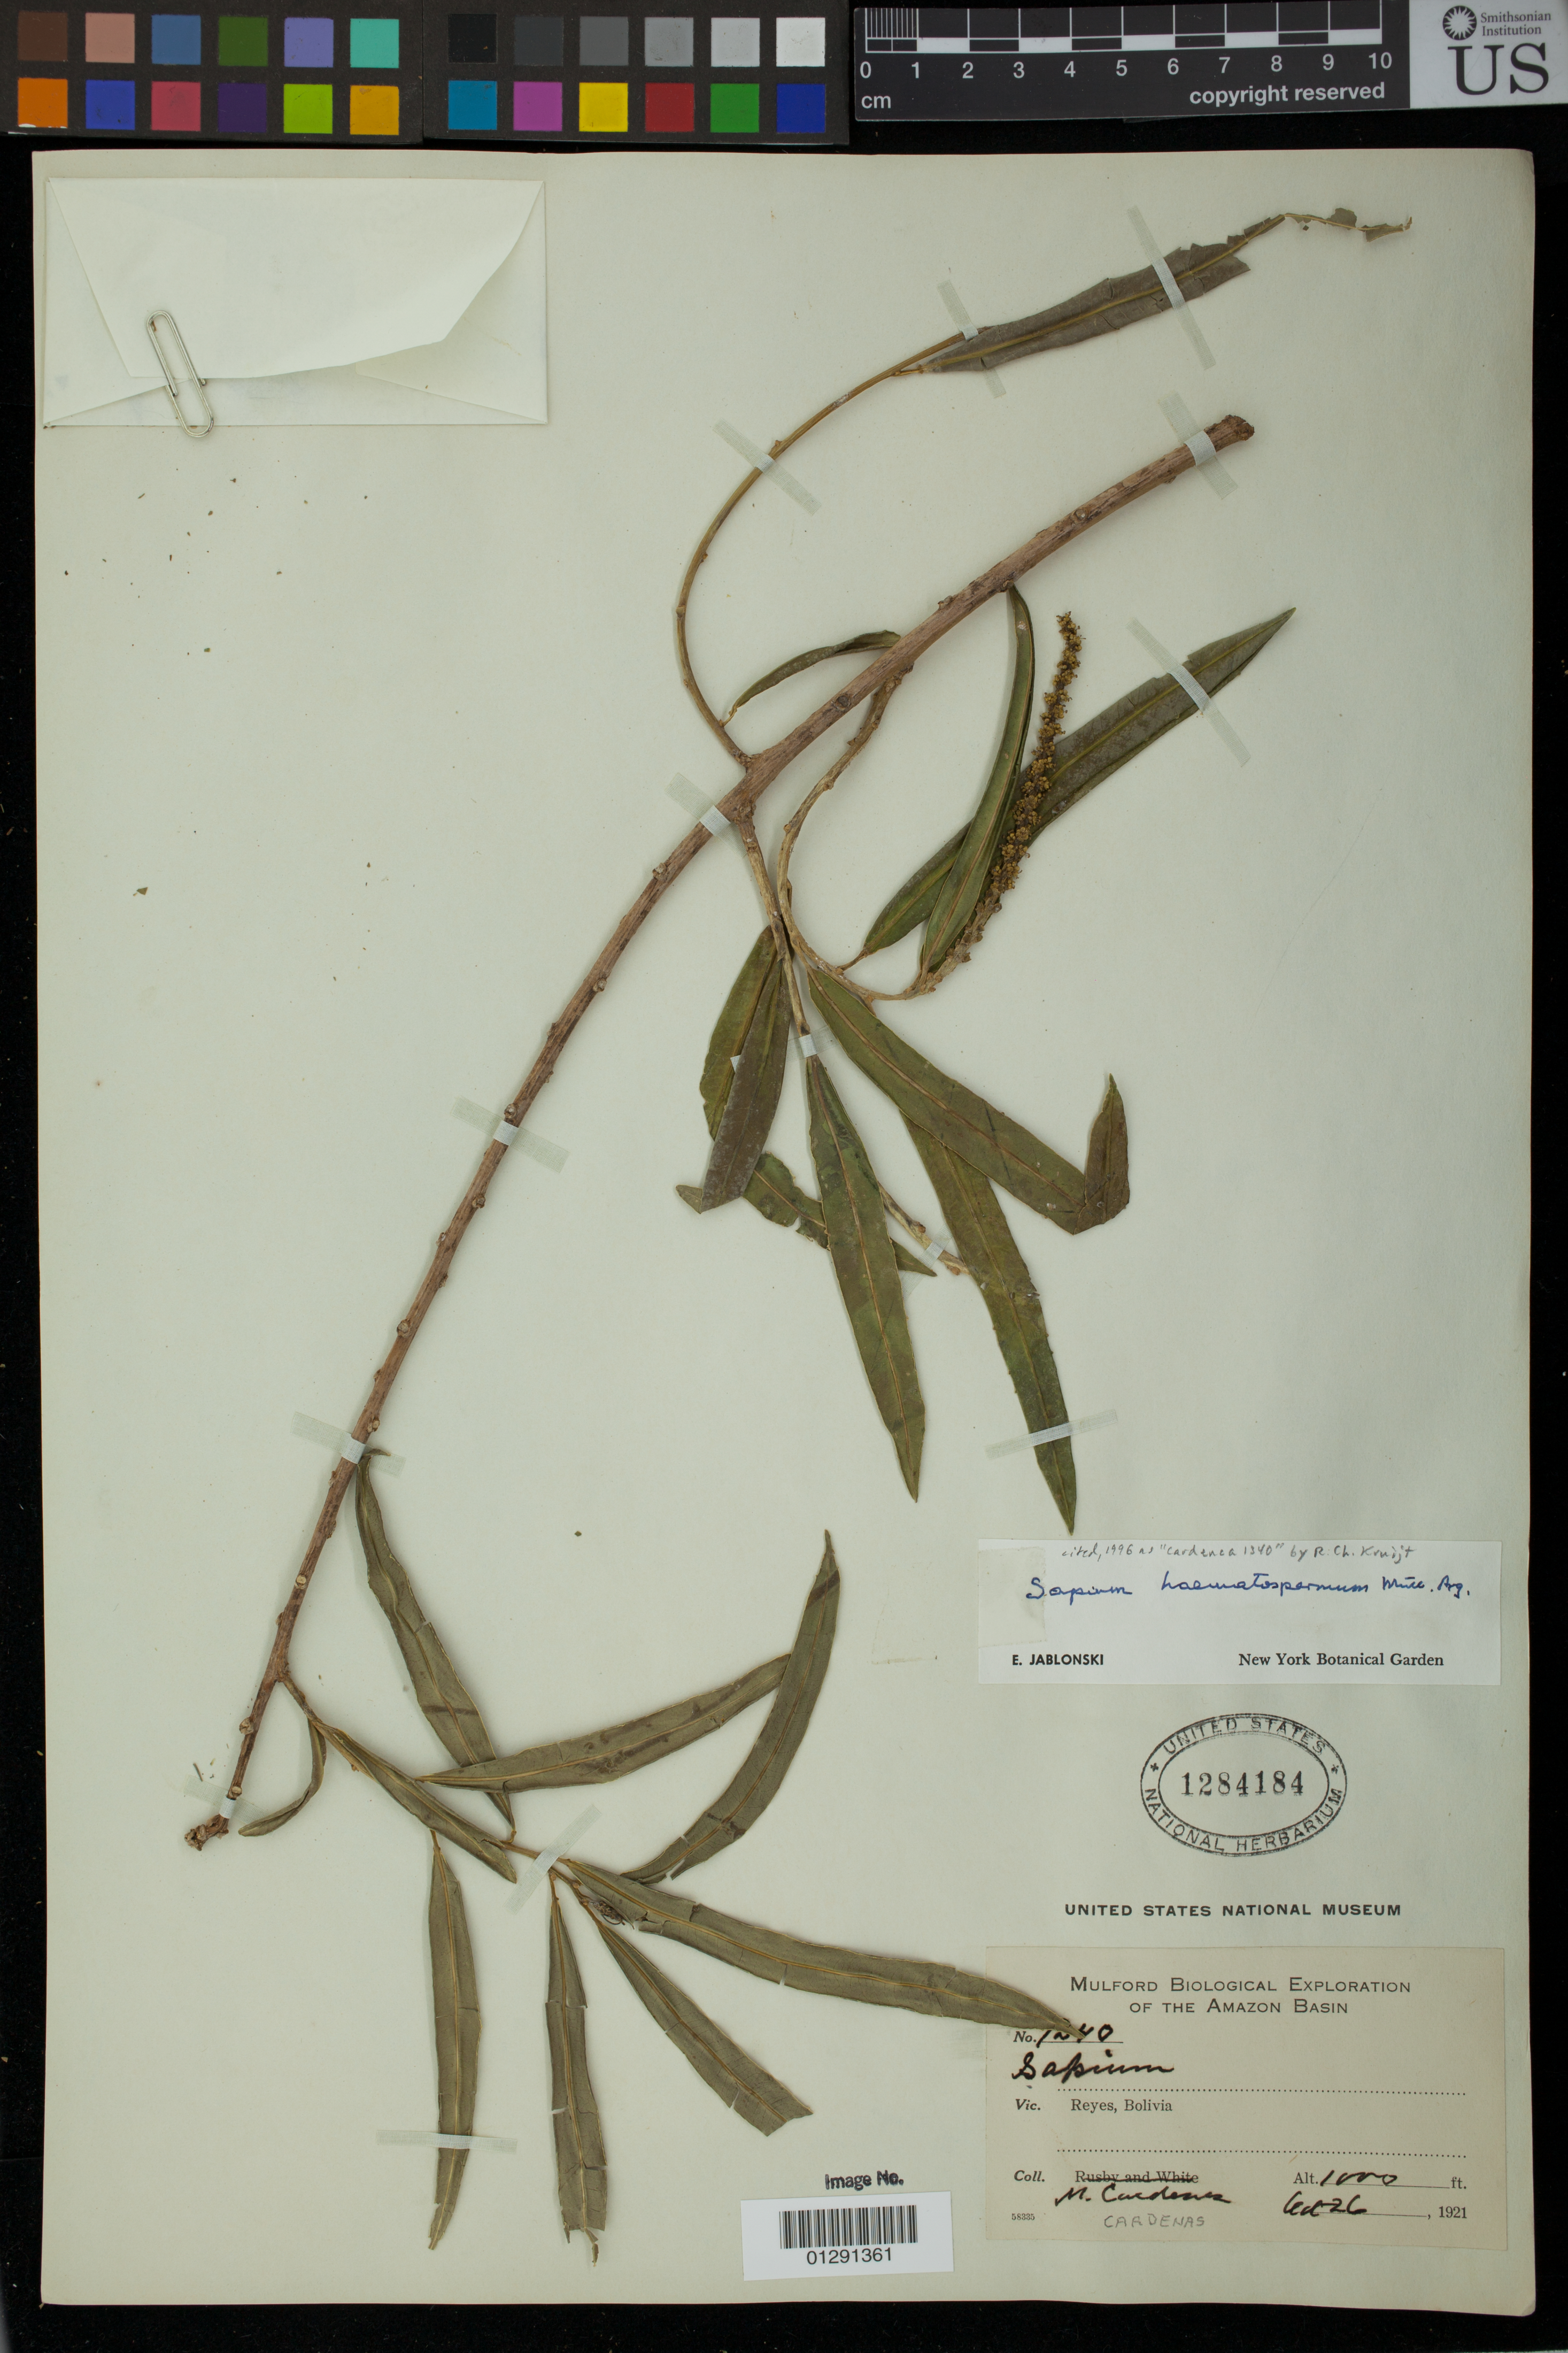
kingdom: Plantae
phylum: Tracheophyta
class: Magnoliopsida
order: Malpighiales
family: Euphorbiaceae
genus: Sapium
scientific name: Sapium haematospermum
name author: Müll. Arg.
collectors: M. Cárdenas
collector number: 1240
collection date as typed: Oct. 26, 1921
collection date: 1921-10-26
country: Bolivia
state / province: Beni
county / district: José Ballivián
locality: Reyes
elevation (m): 305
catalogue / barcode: US 1284184